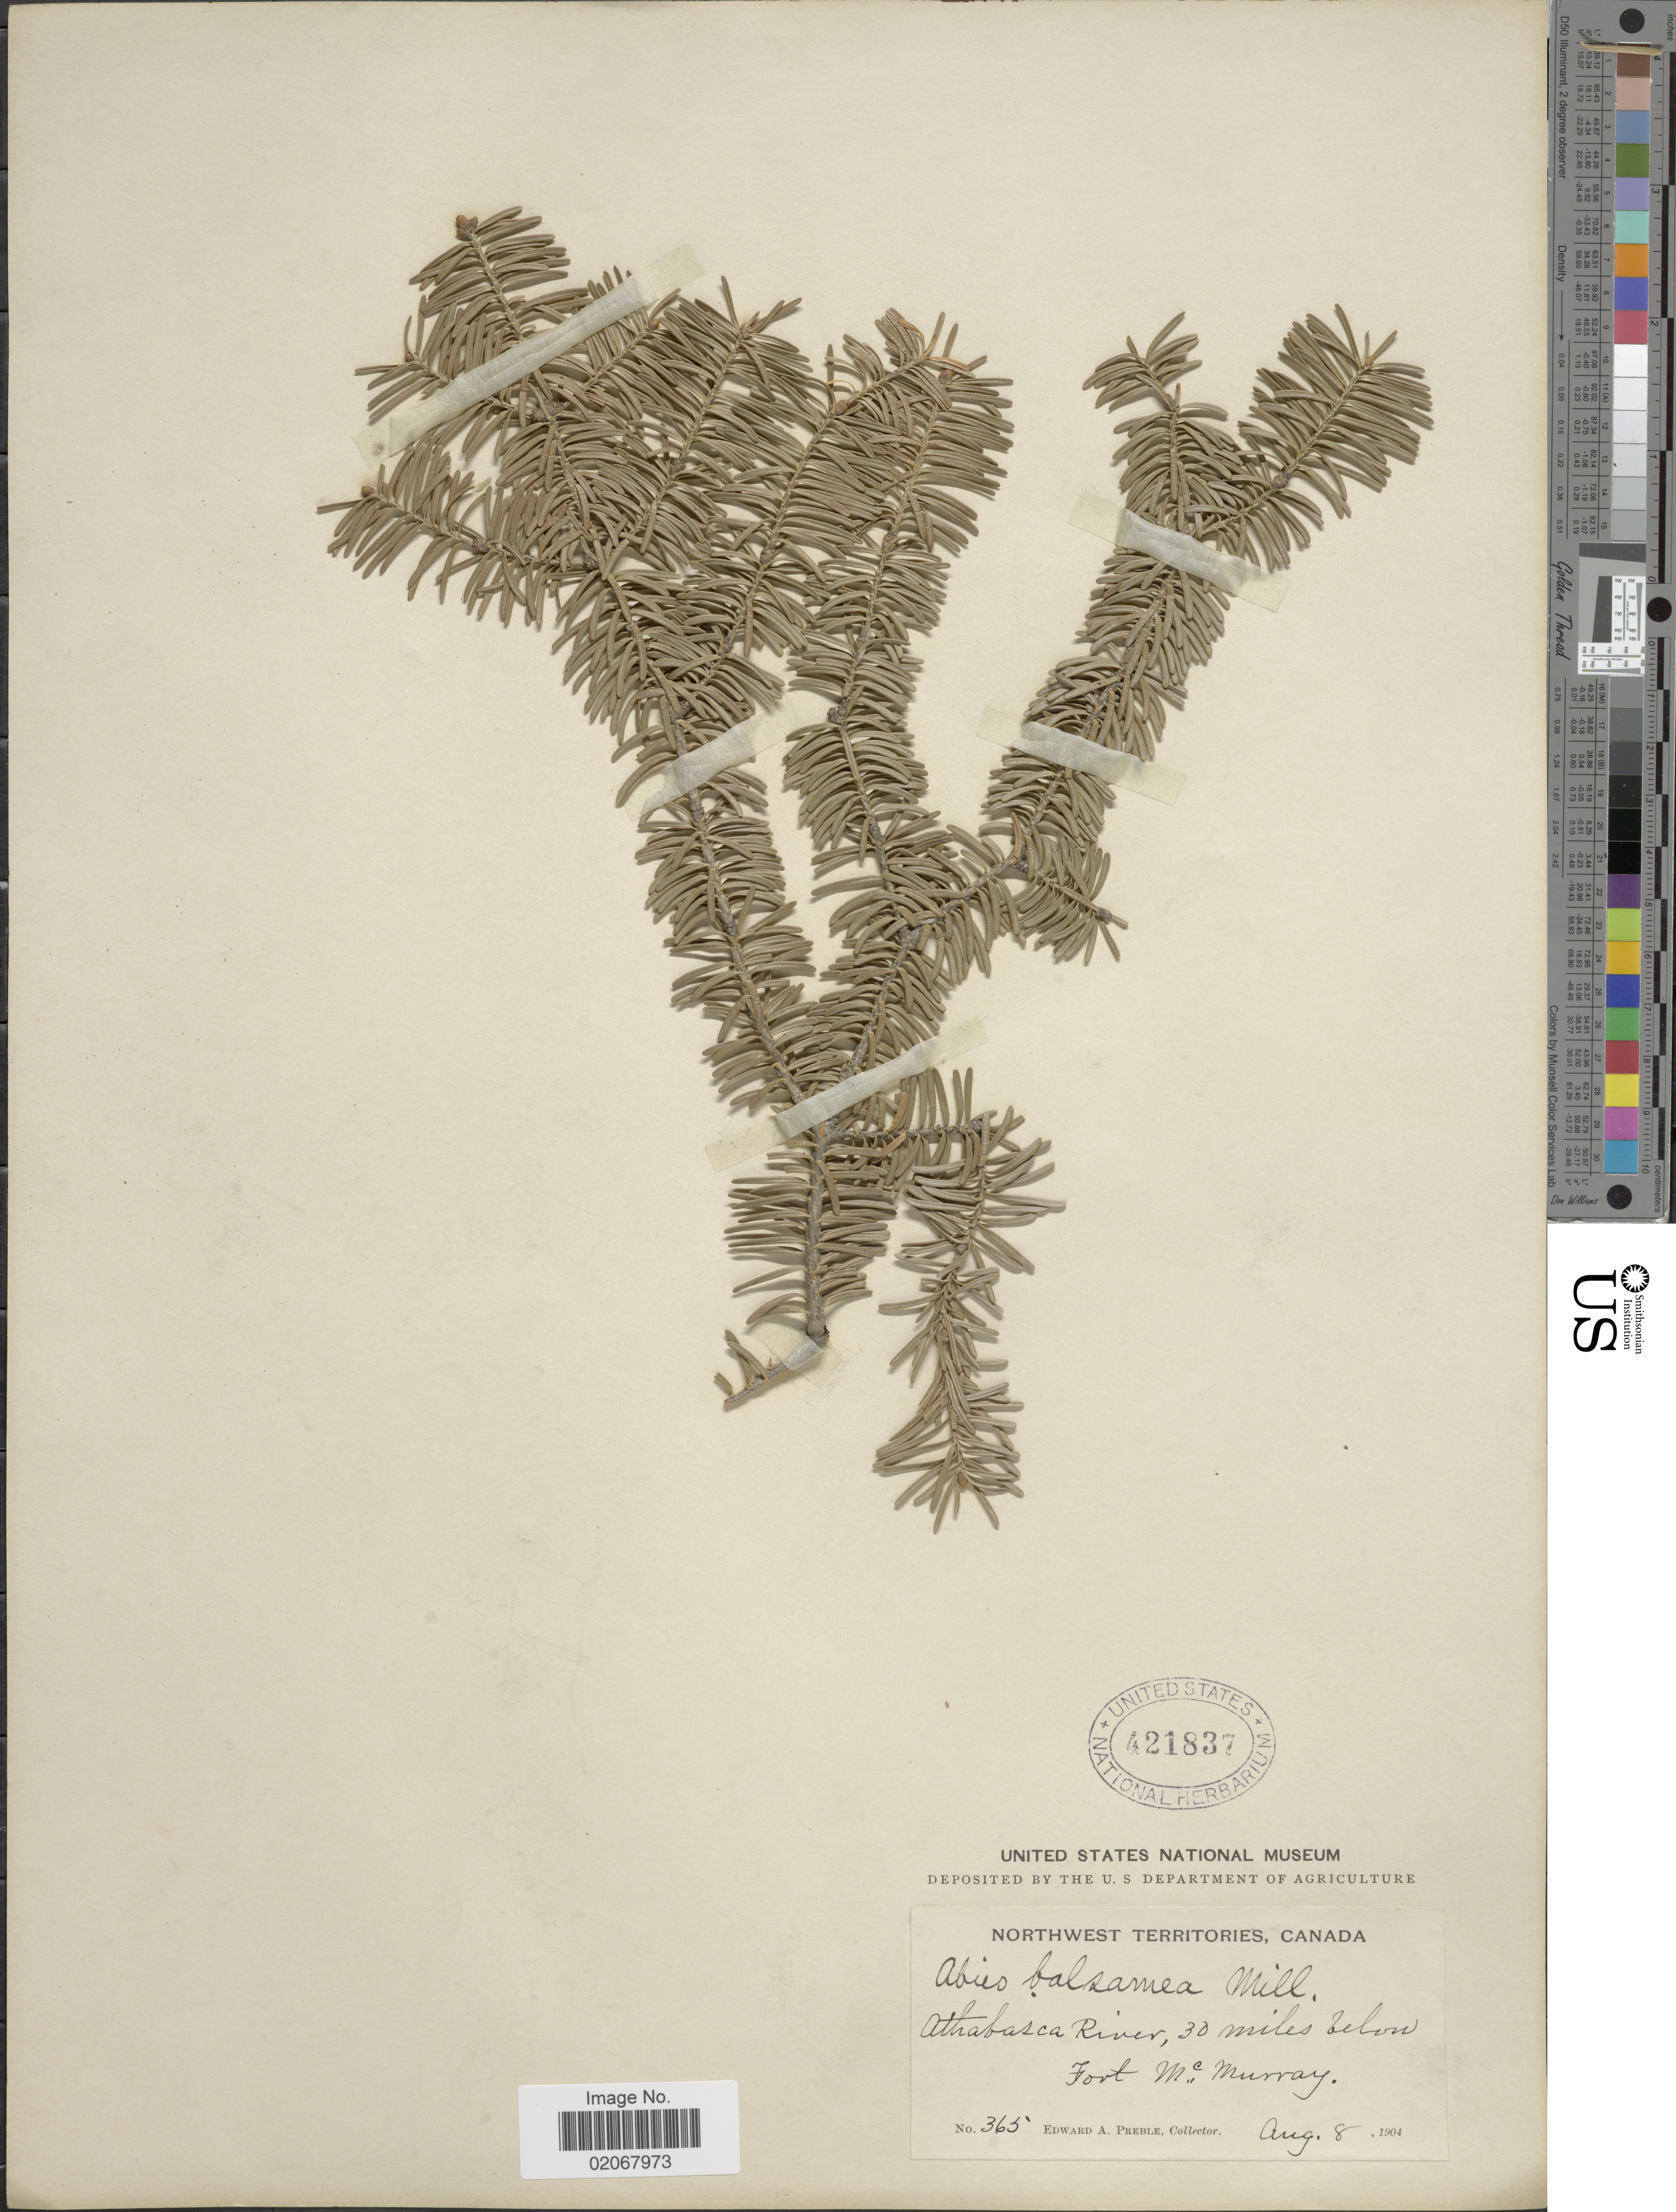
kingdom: Plantae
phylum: Tracheophyta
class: Pinopsida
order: Pinales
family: Pinaceae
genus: Abies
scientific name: Abies balsamea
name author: (L.) Mill.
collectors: E. Preble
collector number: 365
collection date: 1904-08-08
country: Canada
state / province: Northwest Territories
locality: Athabasca River, 30 miles below Fort McMurray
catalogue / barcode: US 421837